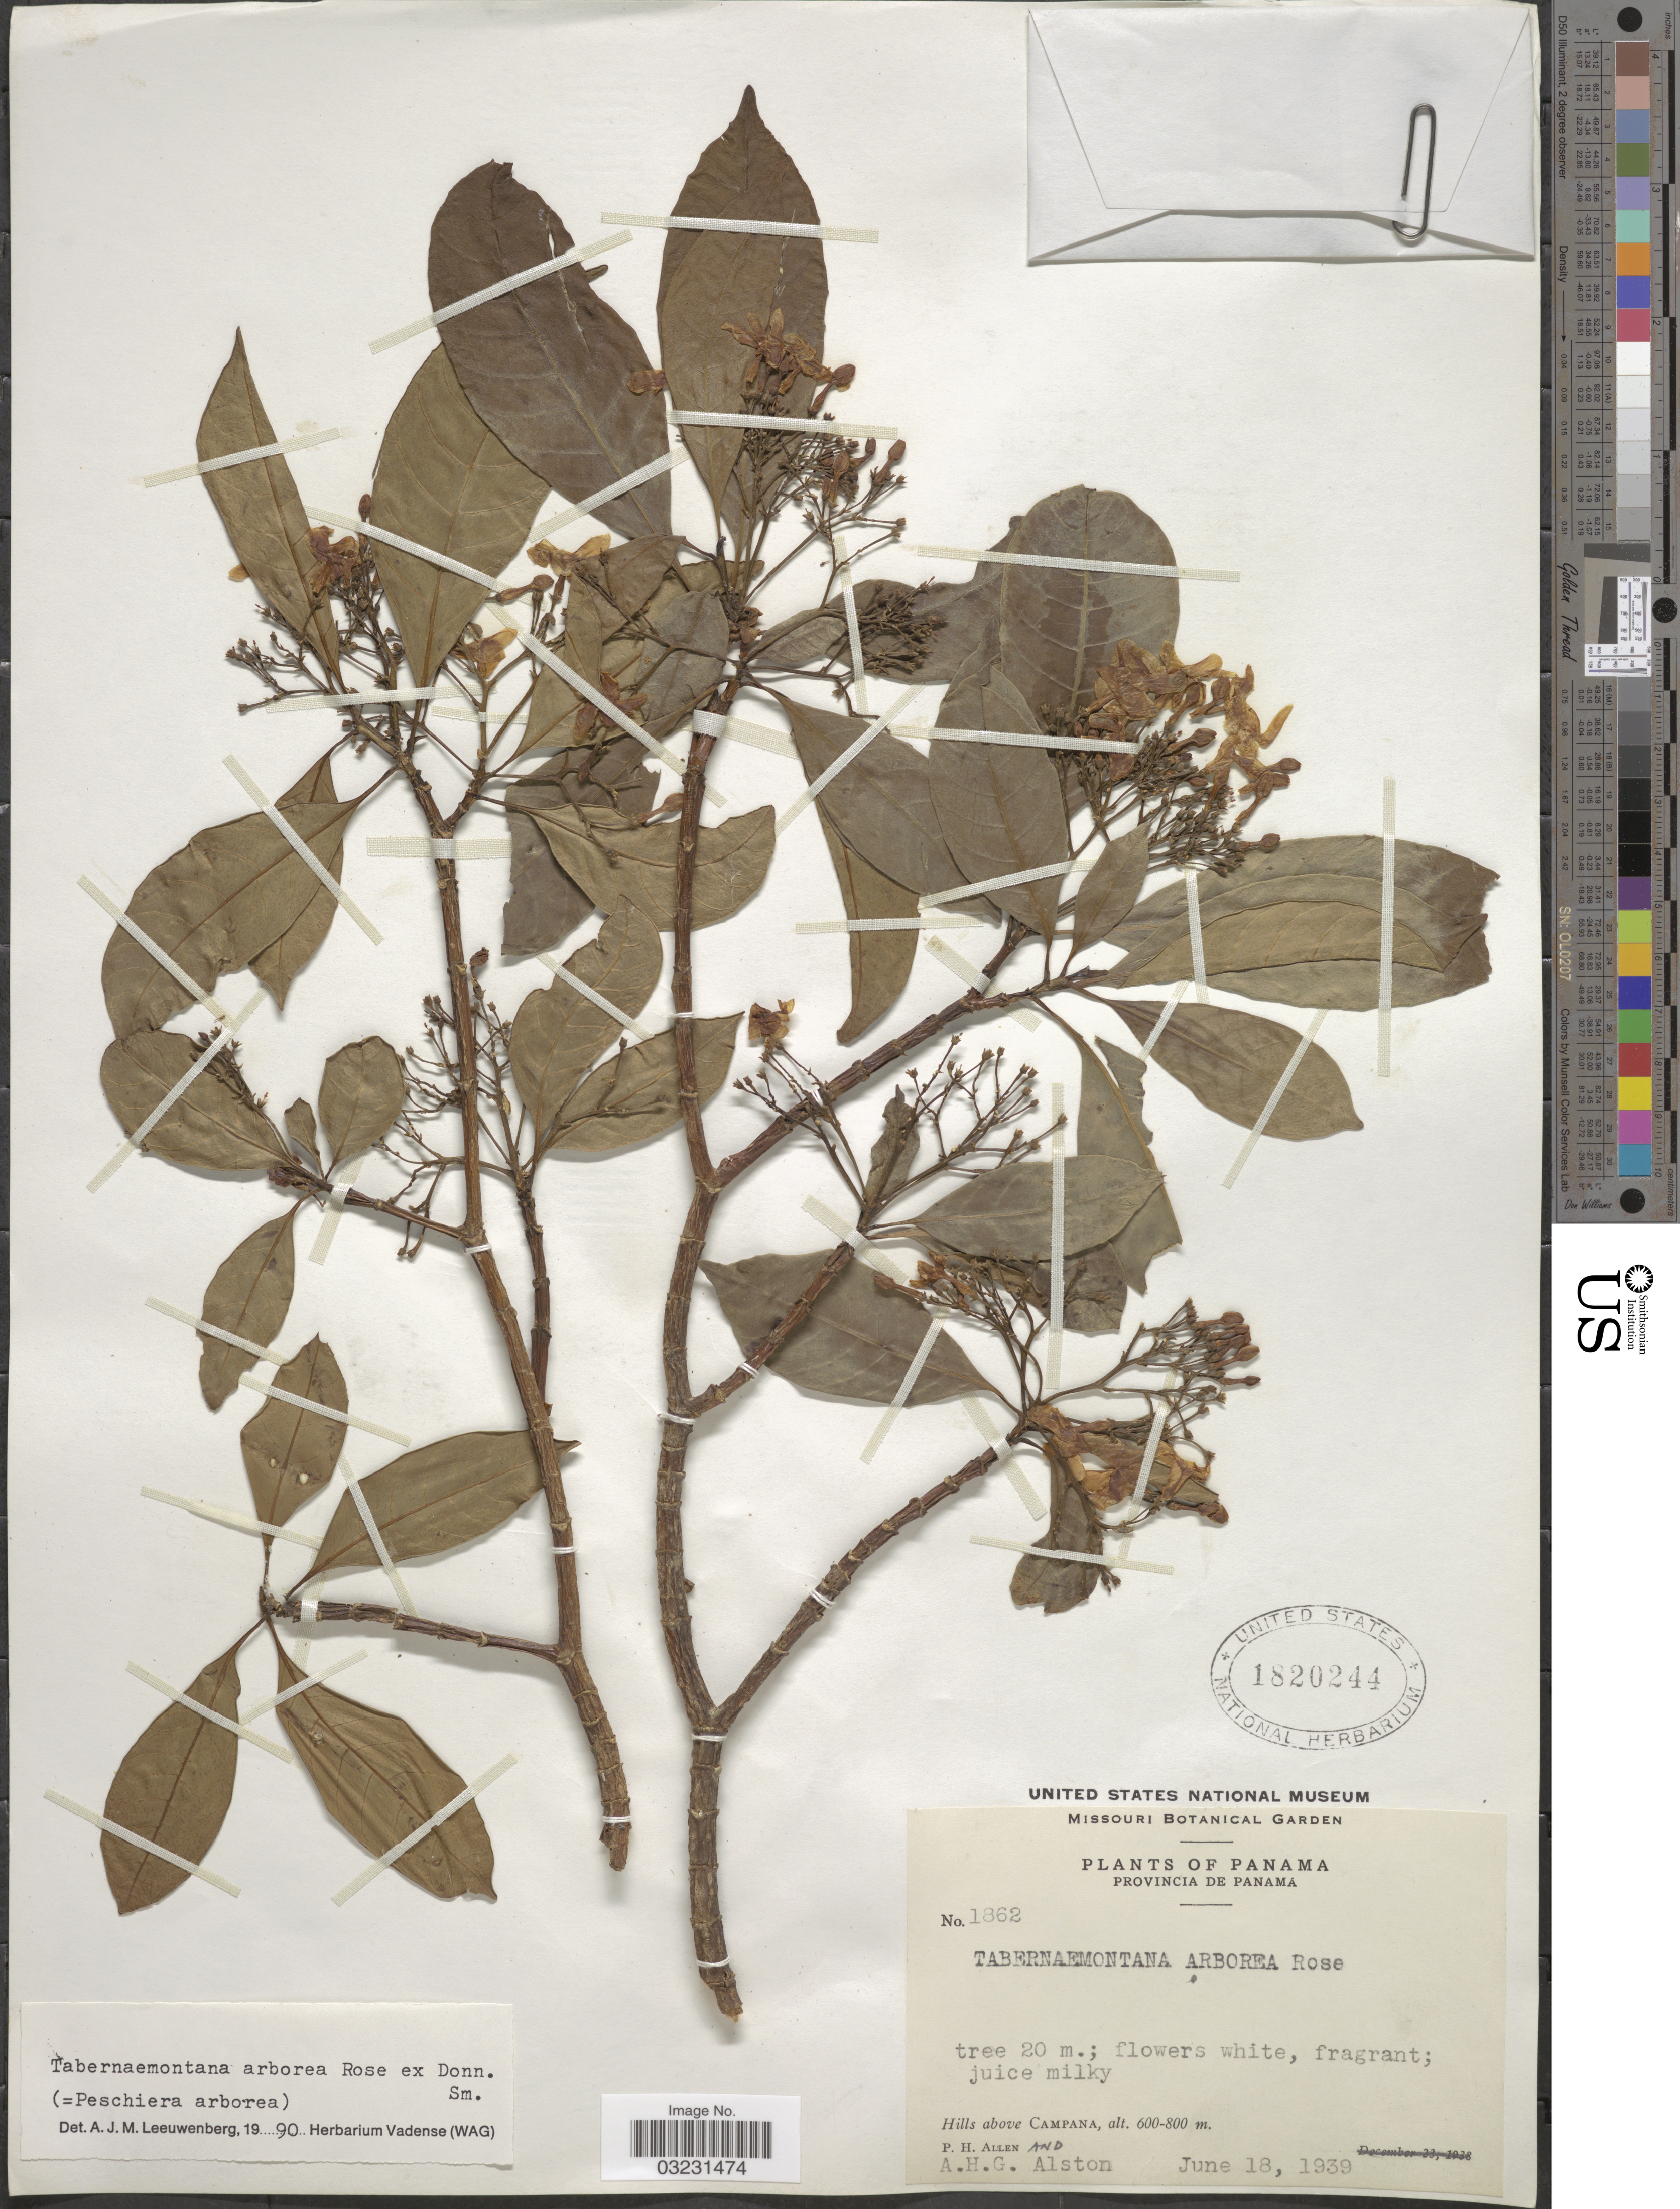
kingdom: Plantae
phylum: Tracheophyta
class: Magnoliopsida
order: Gentianales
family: Apocynaceae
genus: Tabernaemontana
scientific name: Tabernaemontana arborea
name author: Rose in Donn. Sm.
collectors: P. H. Allen & A. H. Alston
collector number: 1862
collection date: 1939-06-18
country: Panama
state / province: Panamá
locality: Hills above Campana.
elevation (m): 600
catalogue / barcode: US 1820244